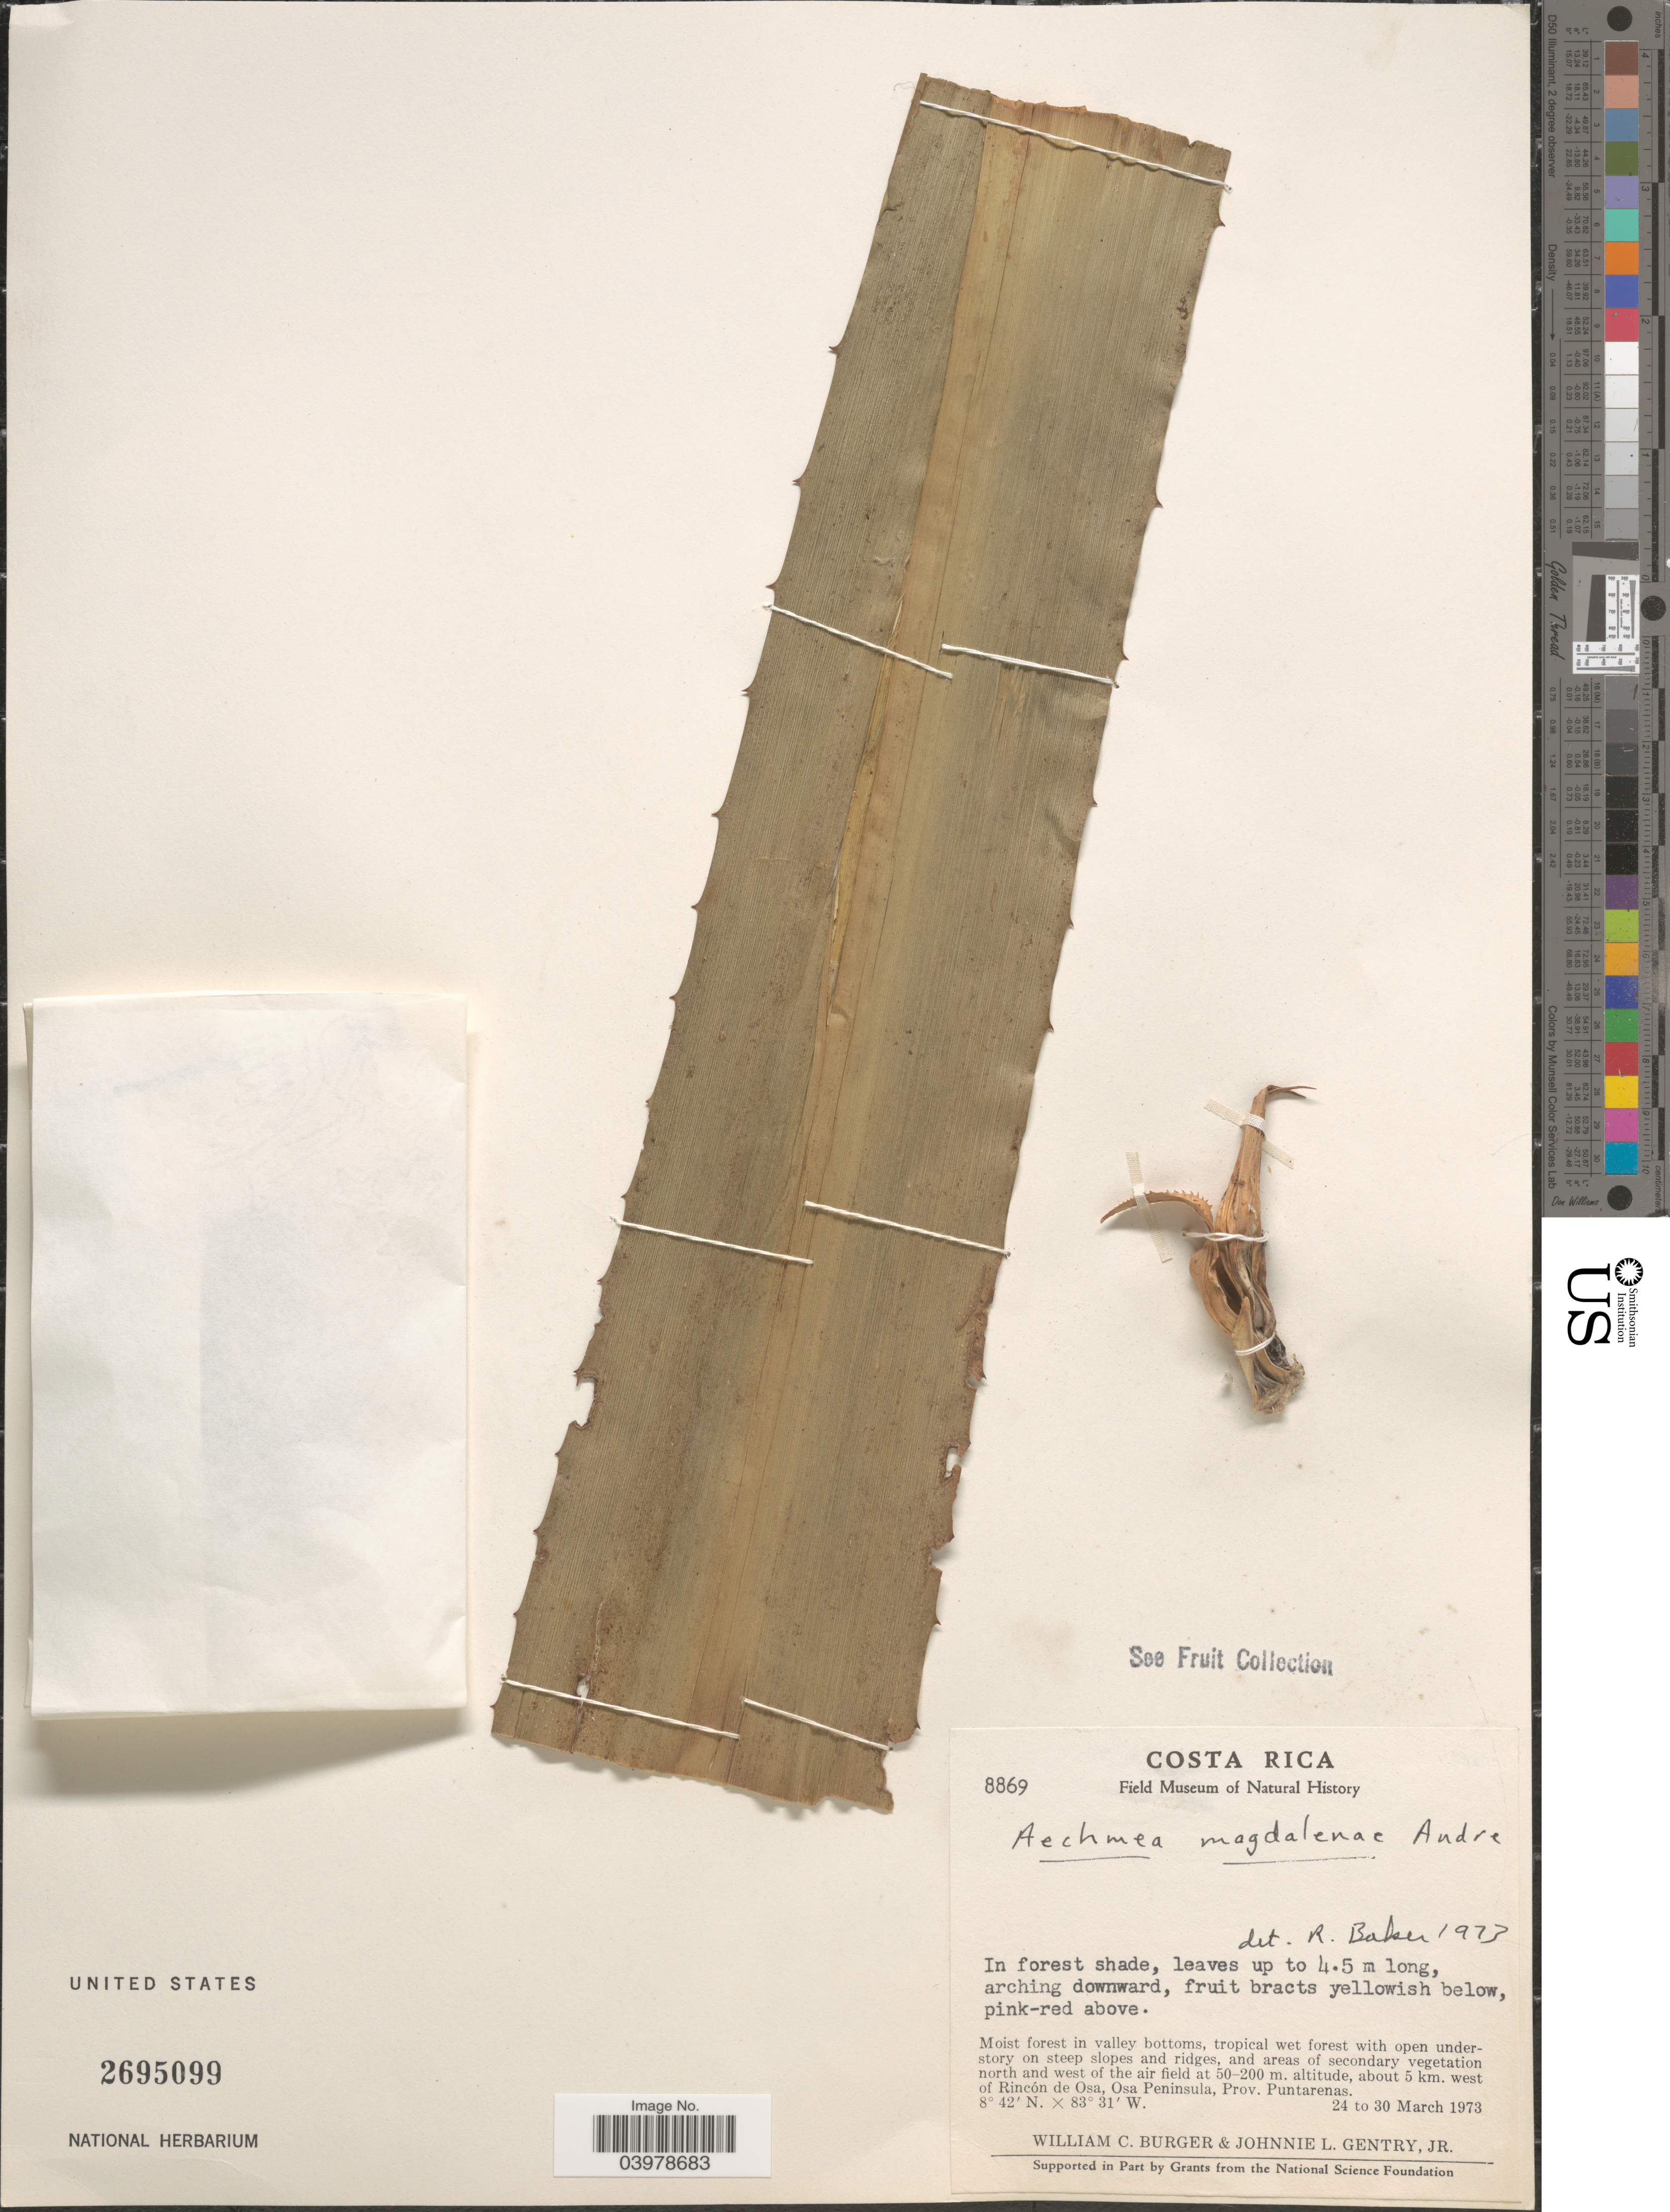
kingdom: Plantae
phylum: Tracheophyta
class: Liliopsida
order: Poales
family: Bromeliaceae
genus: Aechmea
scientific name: Aechmea magdalenae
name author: (André) André ex Baker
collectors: W. Burger & J. L. Gentry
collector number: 8869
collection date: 1973-03-24/1973-03-30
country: Costa Rica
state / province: Puntarenas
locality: North and west of the air field, about 5 km. west of Rincón de Osa, Osa Peninsula.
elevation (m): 50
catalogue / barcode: US 2695099